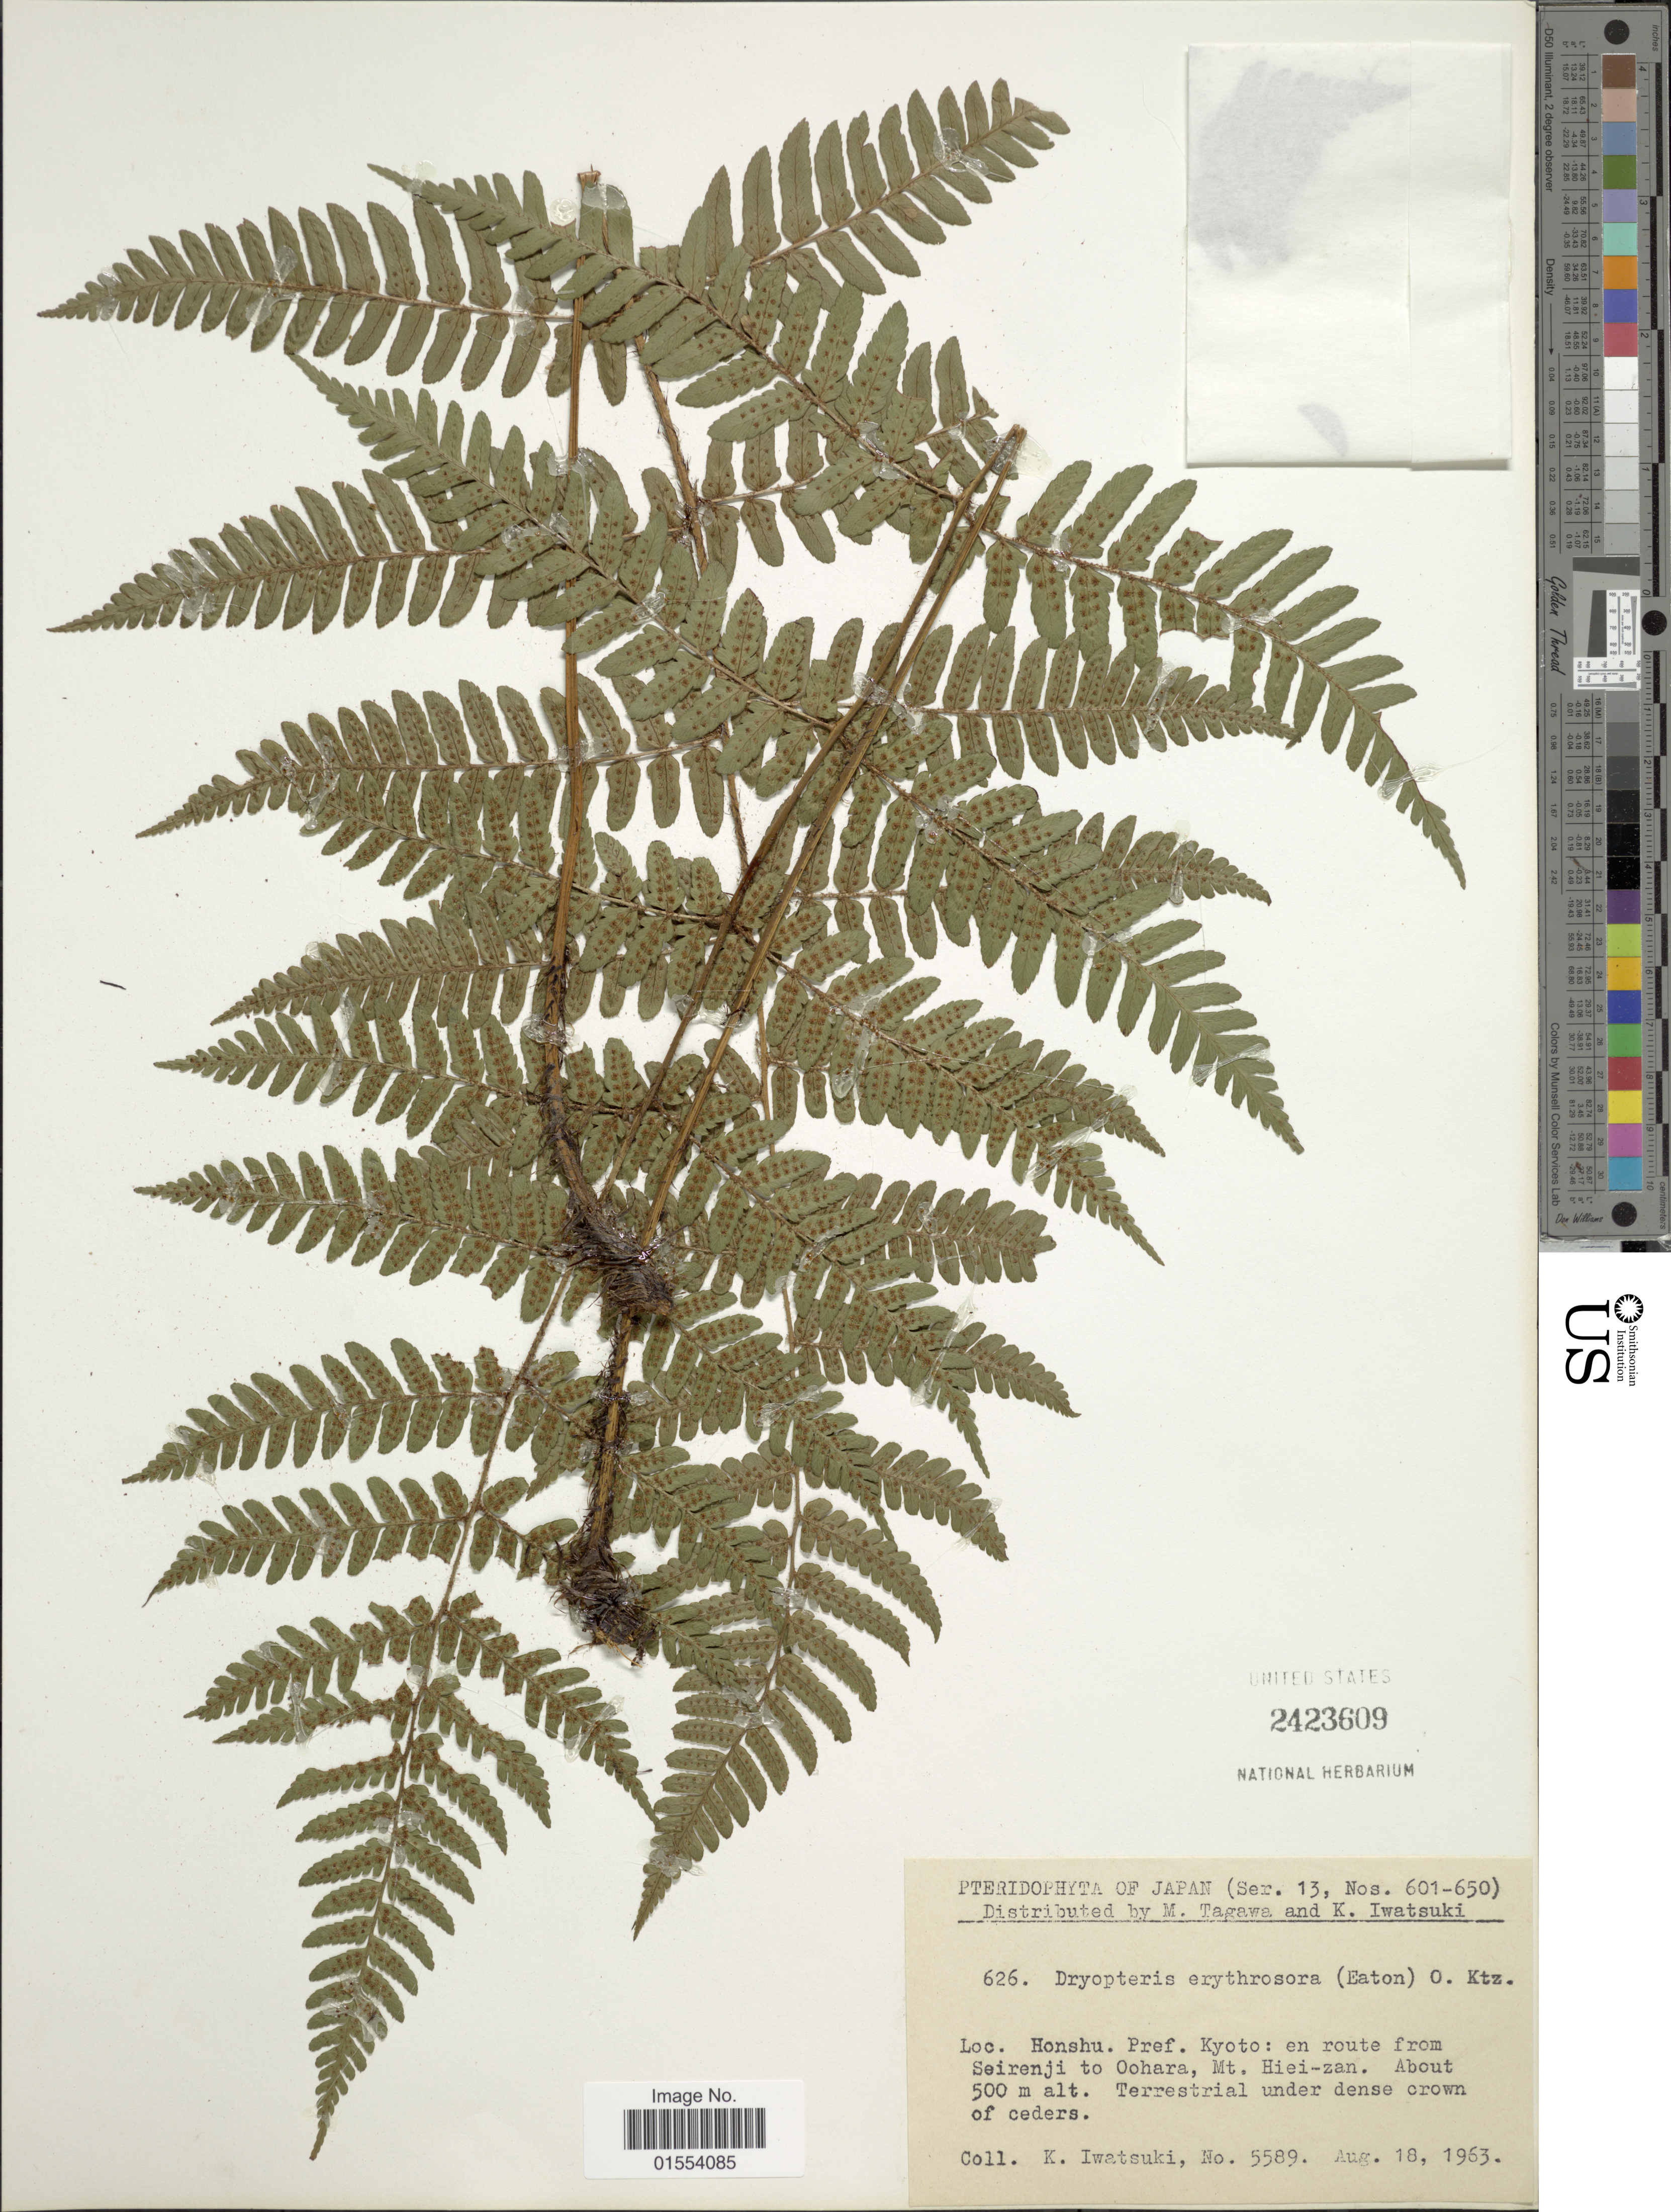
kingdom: Plantae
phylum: Tracheophyta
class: Polypodiopsida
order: Polypodiales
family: Dryopteridaceae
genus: Dryopteris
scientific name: Dryopteris erythrosora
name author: (D.C. Eaton) Kuntze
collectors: K. Iwatsuki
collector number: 5589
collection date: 1963-08-18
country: Japan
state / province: Kyoto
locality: Honshu. Pref. Kyoto: en route from Seirenji to Oohara, Mt. Hiei-zan.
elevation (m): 500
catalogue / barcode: US 2423609